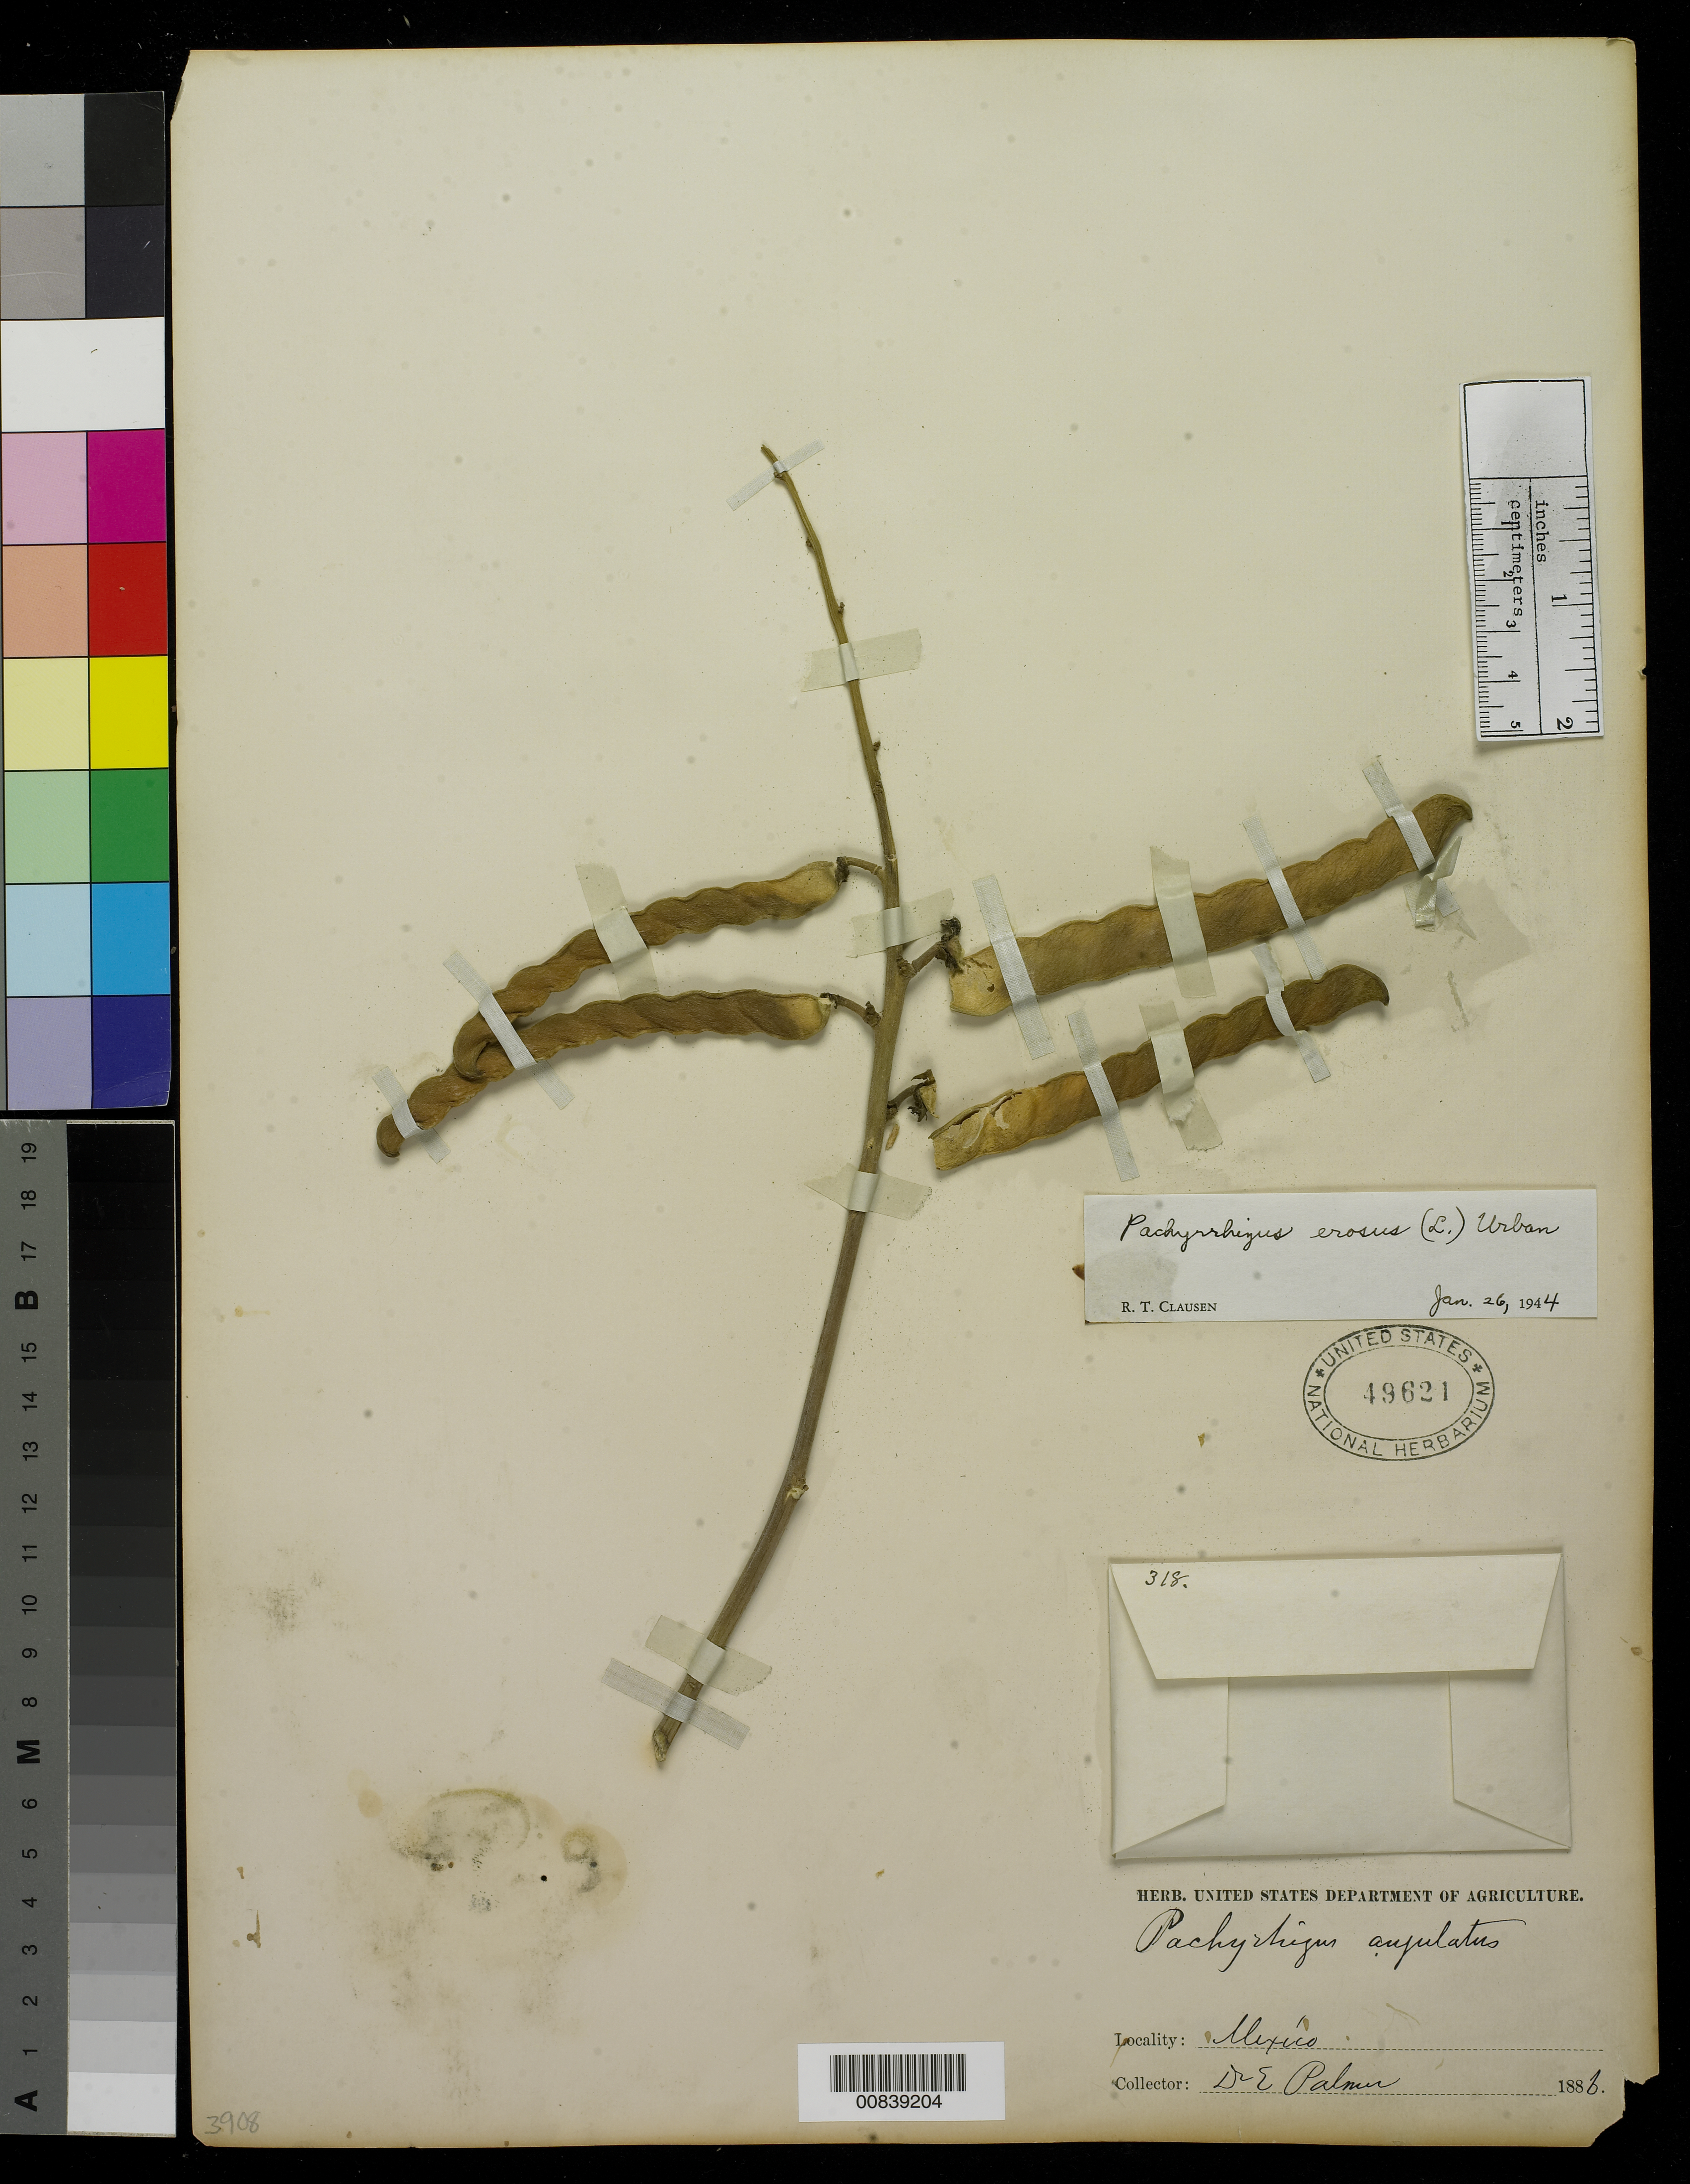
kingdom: Plantae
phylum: Tracheophyta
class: Magnoliopsida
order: Fabales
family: Fabaceae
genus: Pachyrhizus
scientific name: Pachyrhizus erosus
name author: (L.) Urb.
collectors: E. Palmer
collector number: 318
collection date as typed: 1886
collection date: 1886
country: Mexico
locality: Mexico.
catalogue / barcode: US 49621